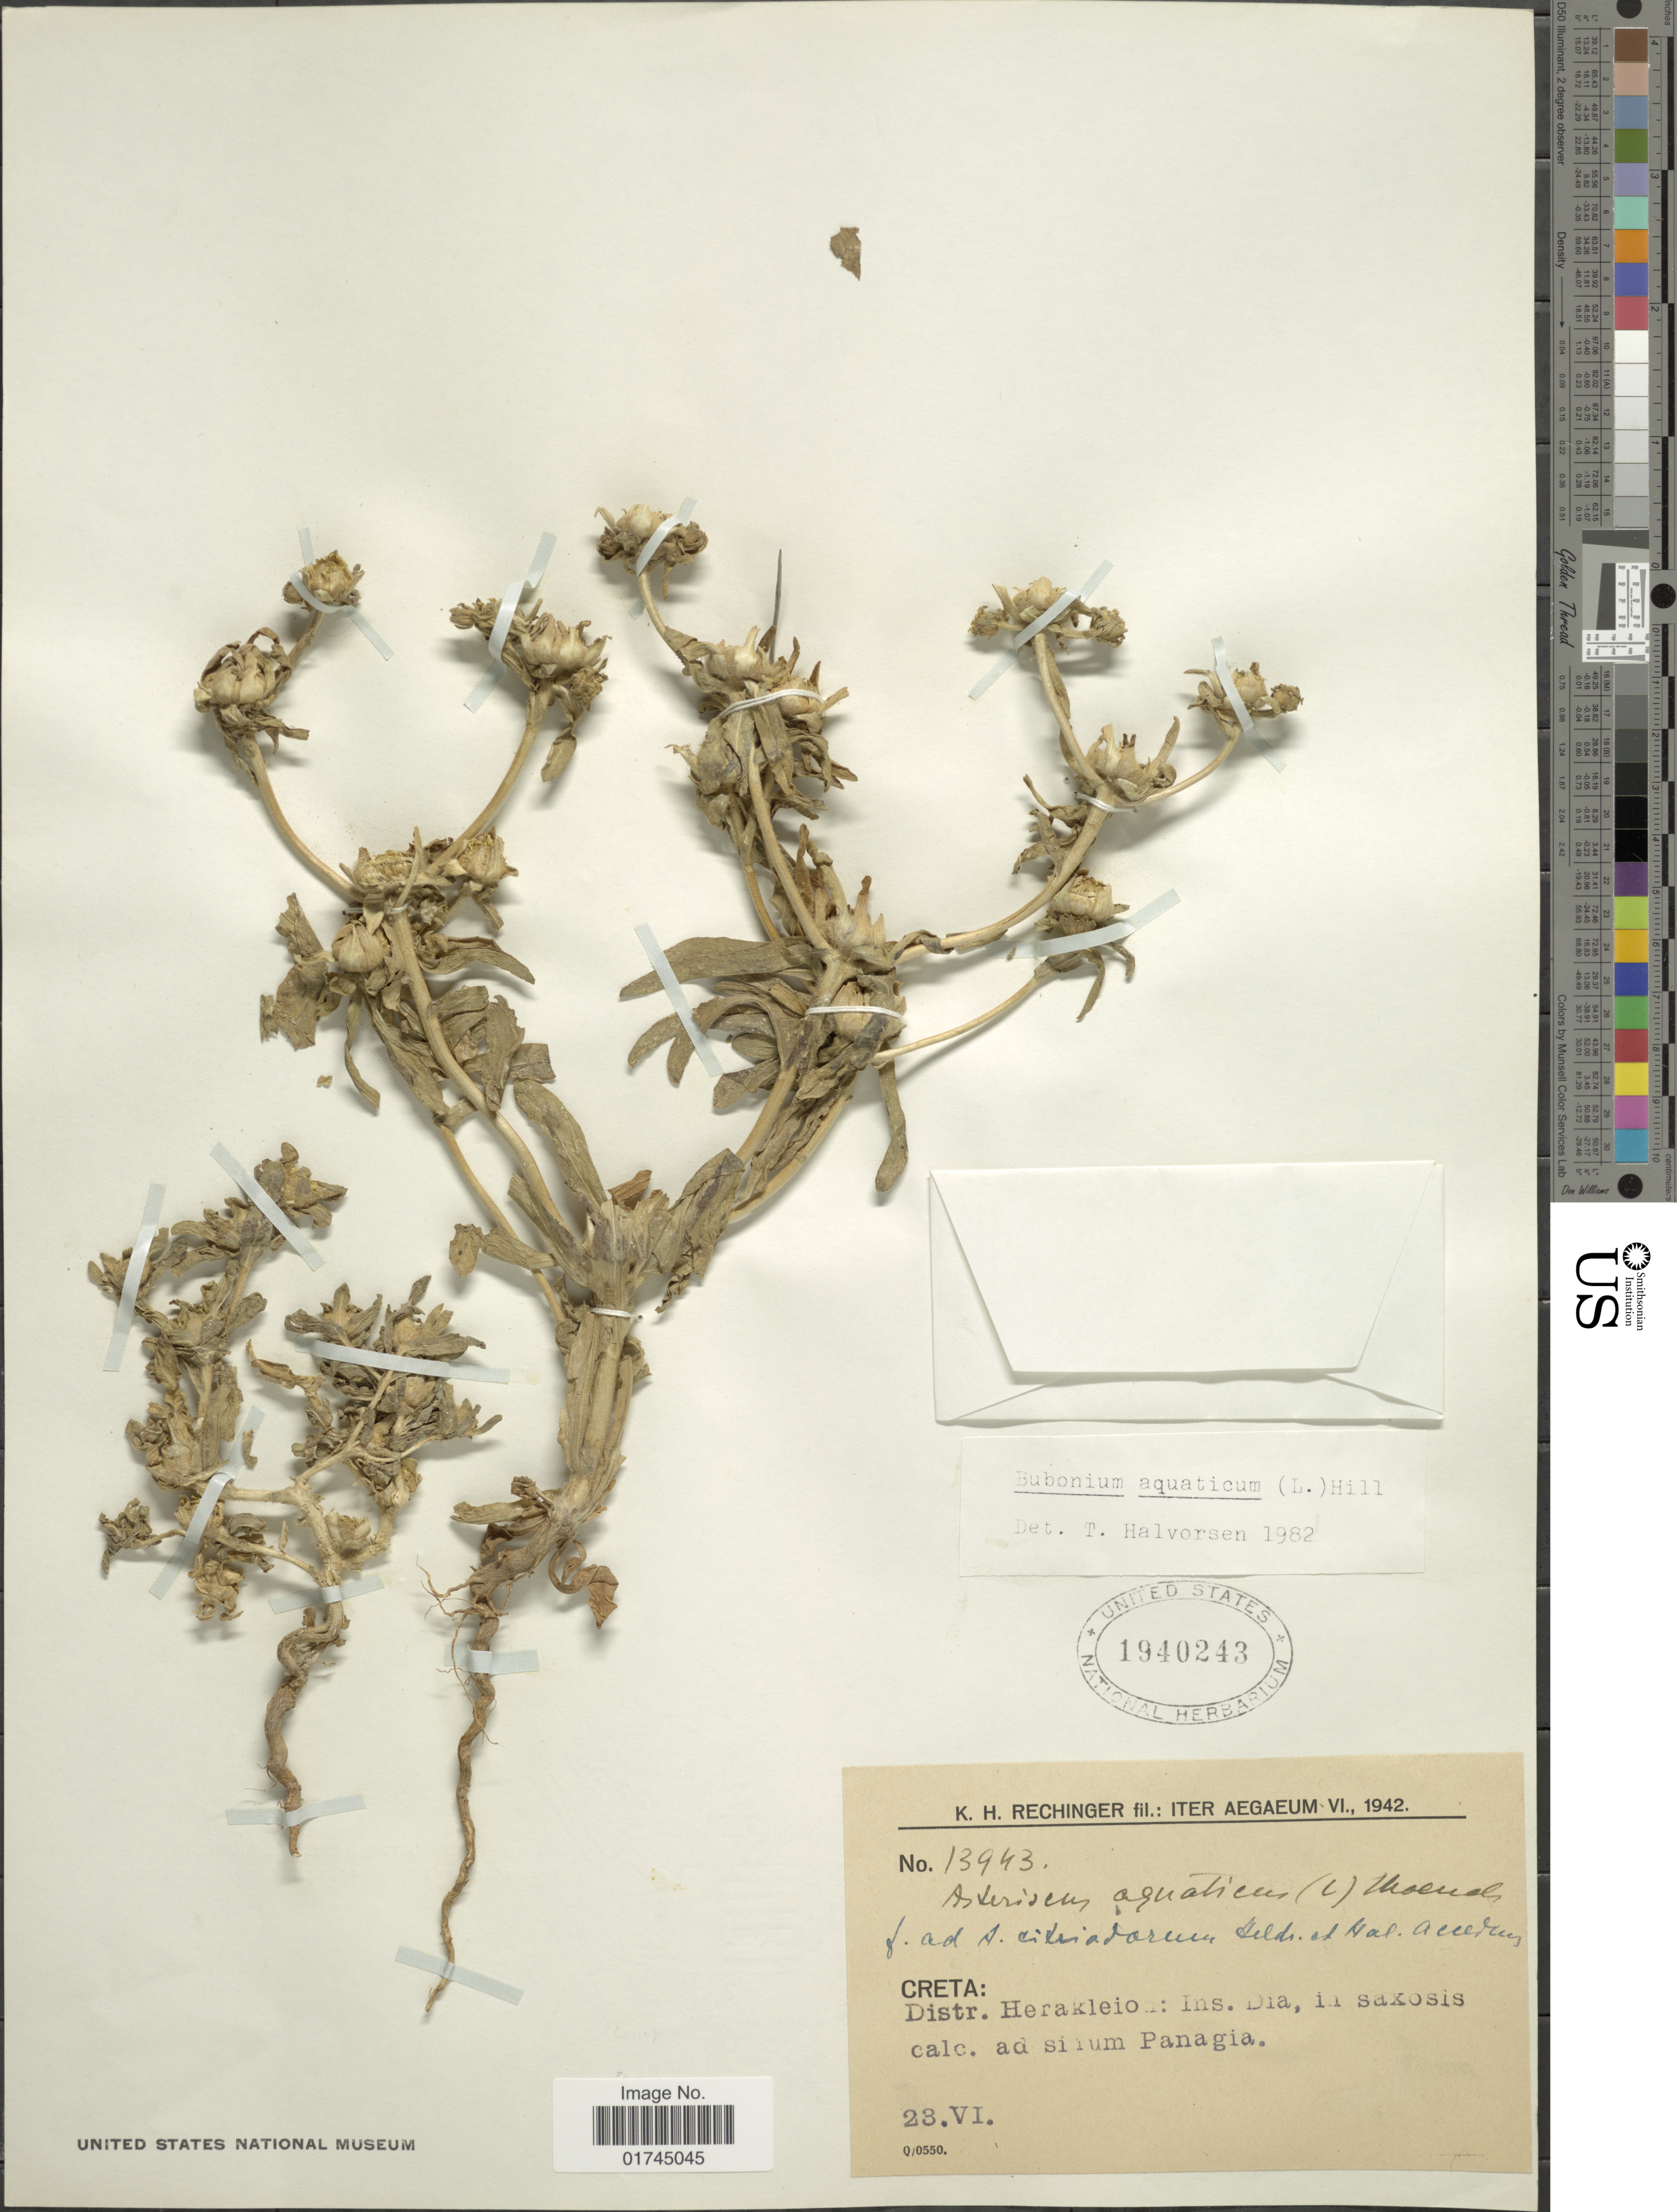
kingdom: Plantae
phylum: Tracheophyta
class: Magnoliopsida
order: Asterales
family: Asteraceae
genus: Nauplius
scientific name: Nauplius aquaticus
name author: (L.) Less.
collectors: K. H. Rechinger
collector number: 13943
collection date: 1942-06-23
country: Greece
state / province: Crete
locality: Creta, Distr. Herakleion: Ins. Dia. ih saxosis calc.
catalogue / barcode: US 1940243